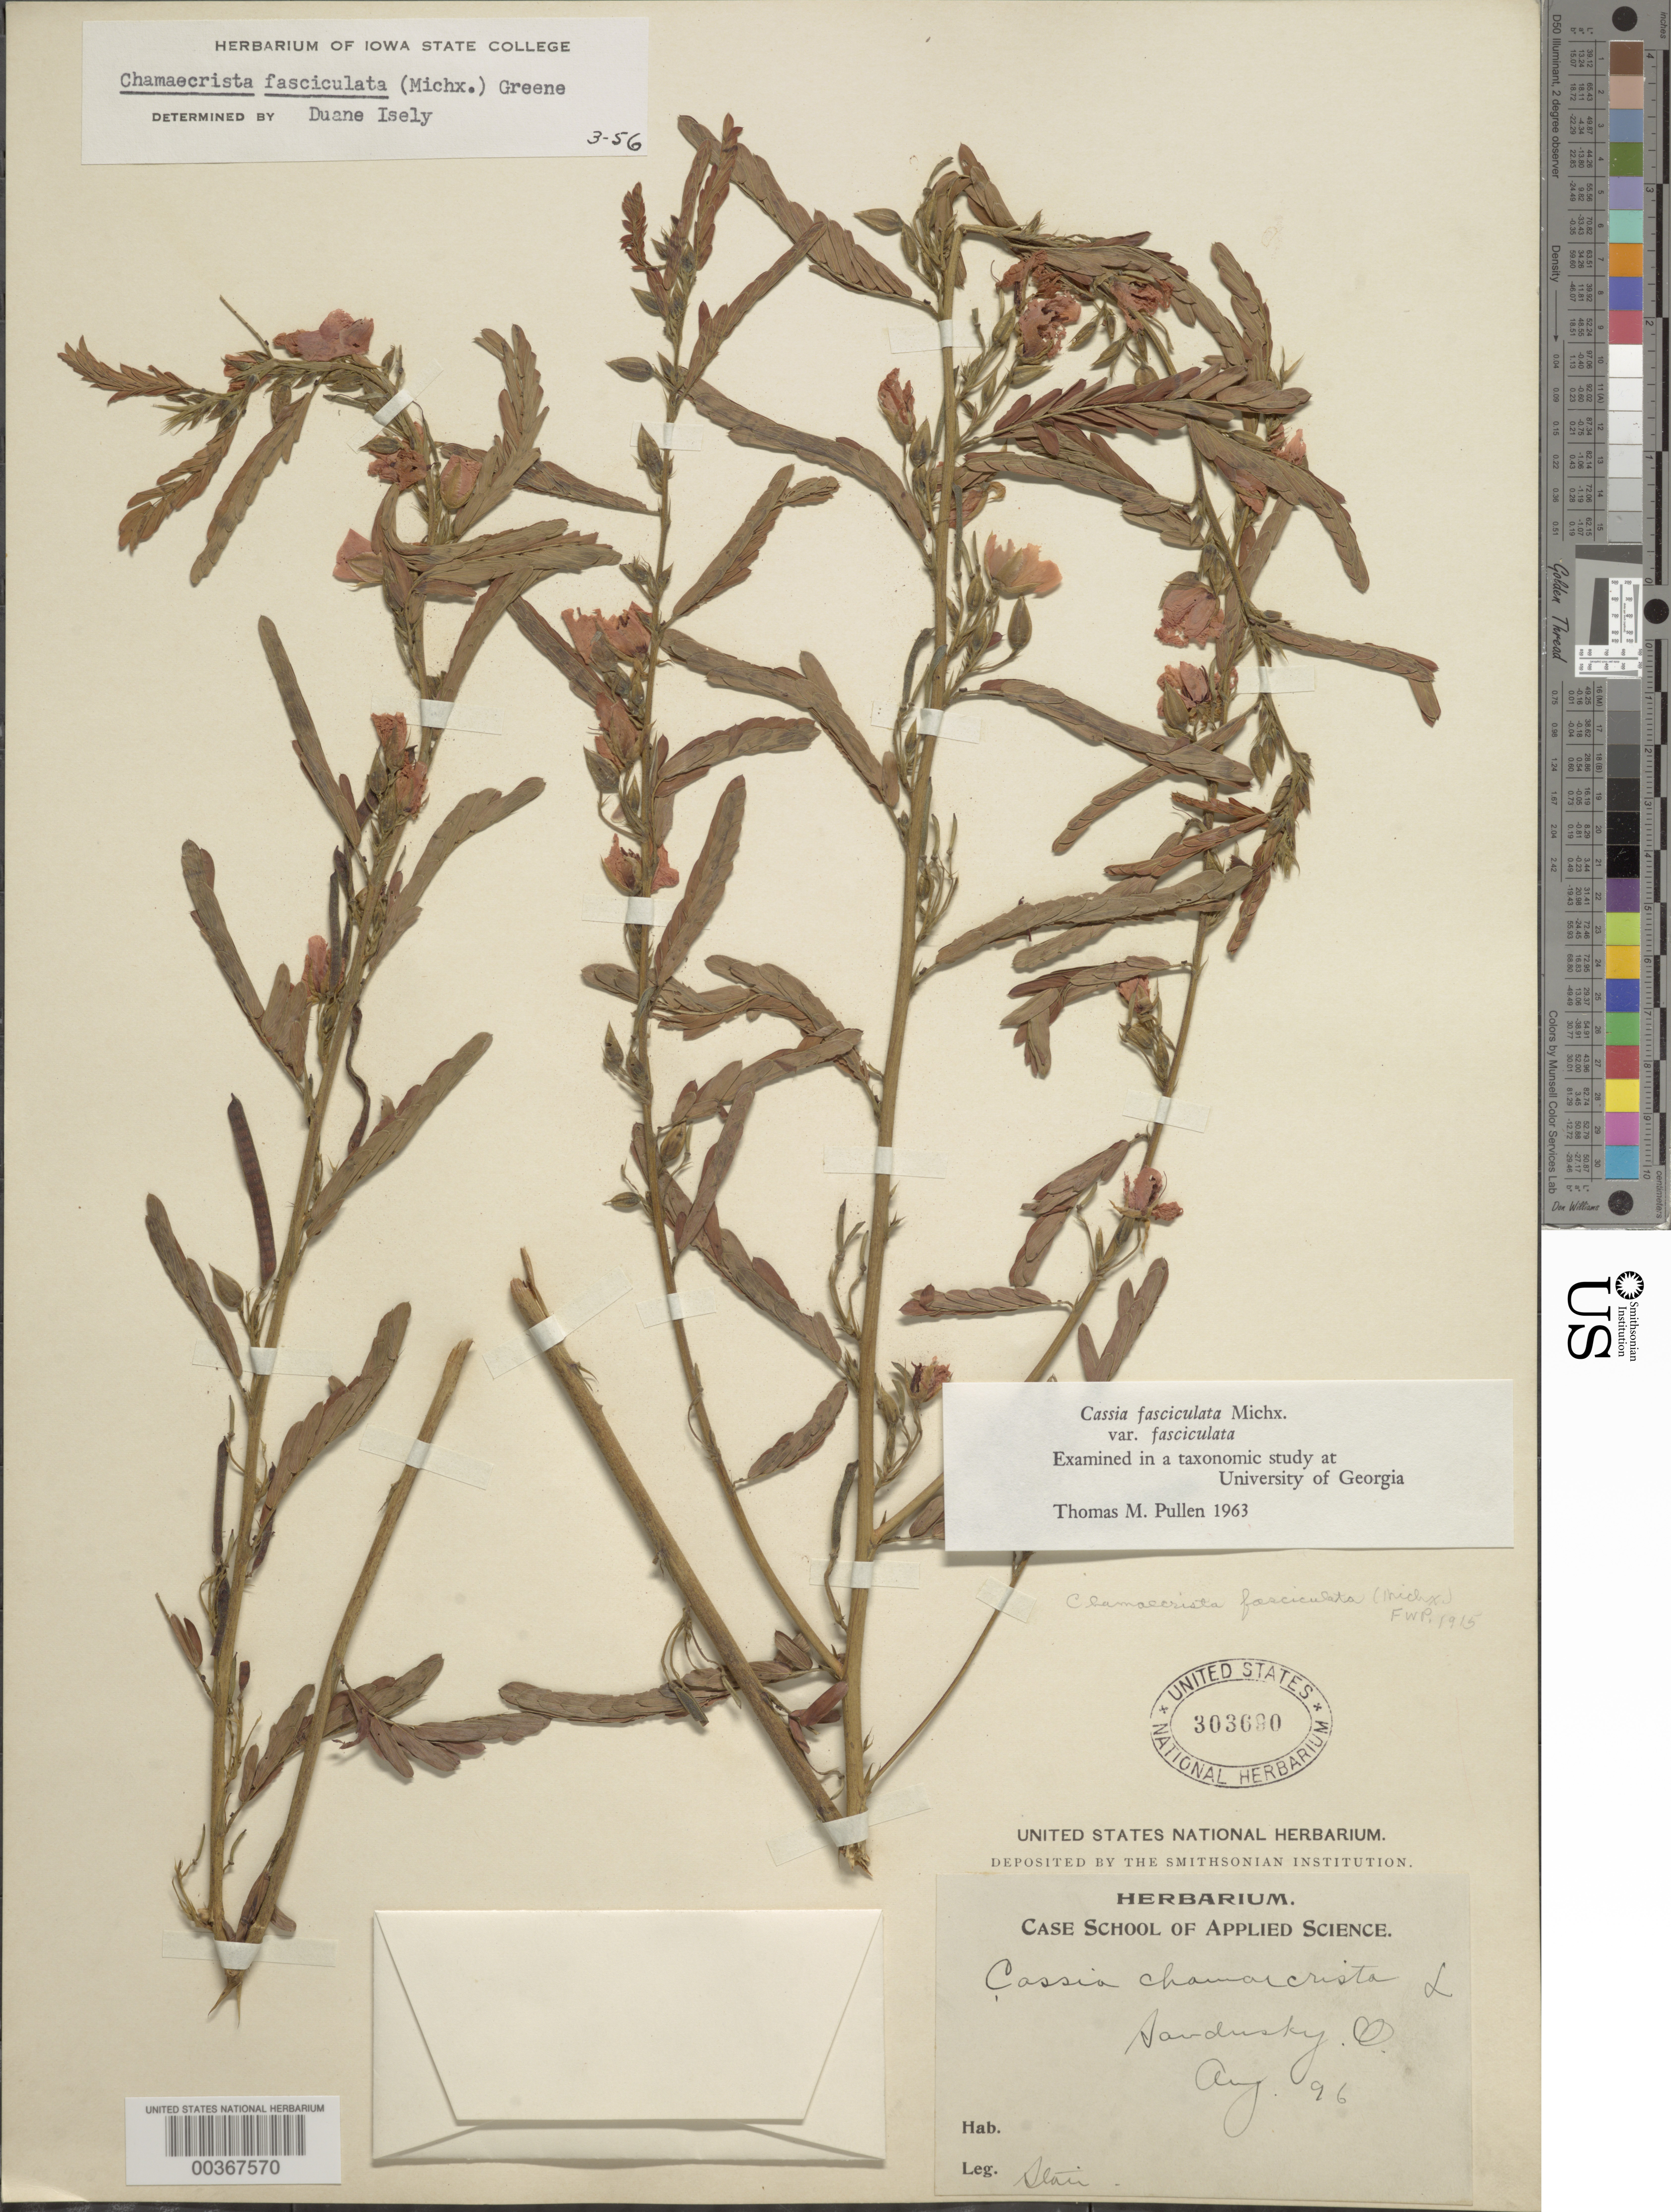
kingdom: Plantae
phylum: Tracheophyta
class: Magnoliopsida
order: Fabales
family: Fabaceae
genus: Chamaecrista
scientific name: Chamaecrista fasciculata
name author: (Michx.) Greene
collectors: -. Stan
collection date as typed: Aug 1896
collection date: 1896-08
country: United States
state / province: Ohio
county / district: Eire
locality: Sundusky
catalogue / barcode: US 303690